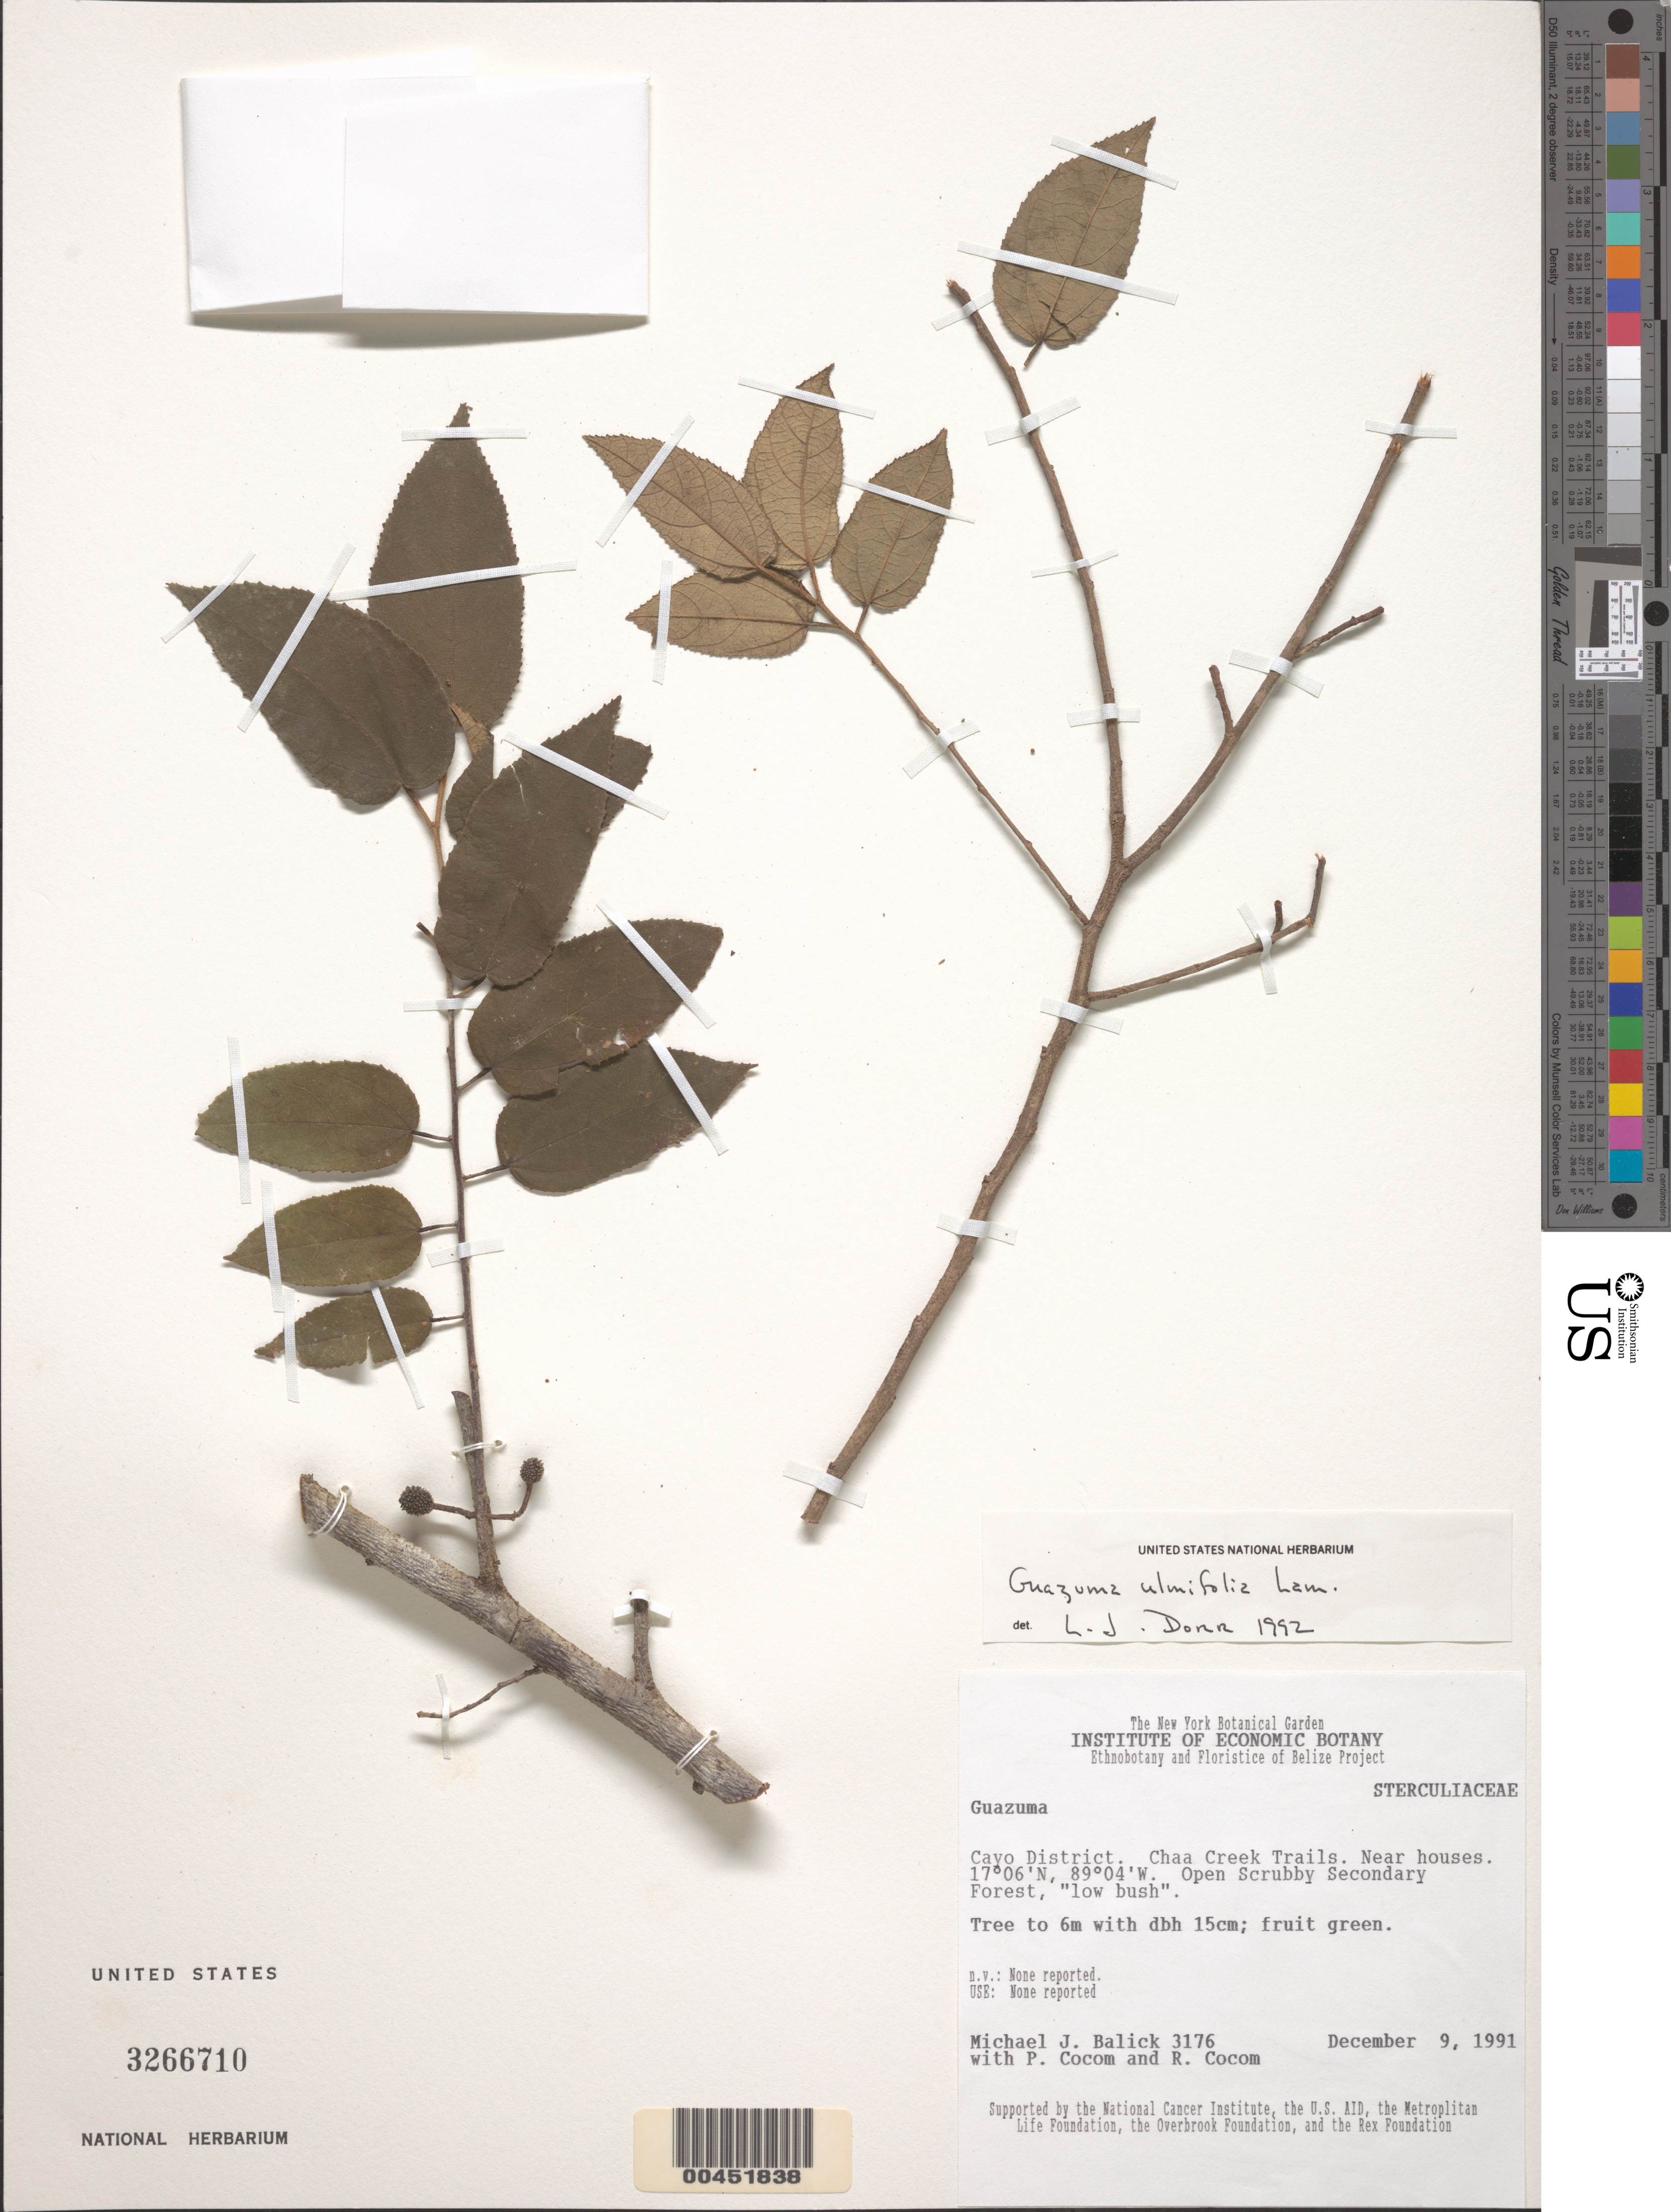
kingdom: Plantae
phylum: Tracheophyta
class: Magnoliopsida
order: Malvales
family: Malvaceae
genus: Guazuma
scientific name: Guazuma ulmifolia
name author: Lam.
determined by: Dorr, L. J., (BOT), Smithsonian Institution - National Museum of Natural History (UNITED STATES)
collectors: M. J. Balick, P. Cocom & R. Cocom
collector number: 3176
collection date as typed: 09 Dec 1991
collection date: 1991-12-09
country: Belize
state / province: Cayo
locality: Chaa Creek Trails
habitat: Open scrubby secondary forest, "low bush"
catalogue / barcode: US 3266710